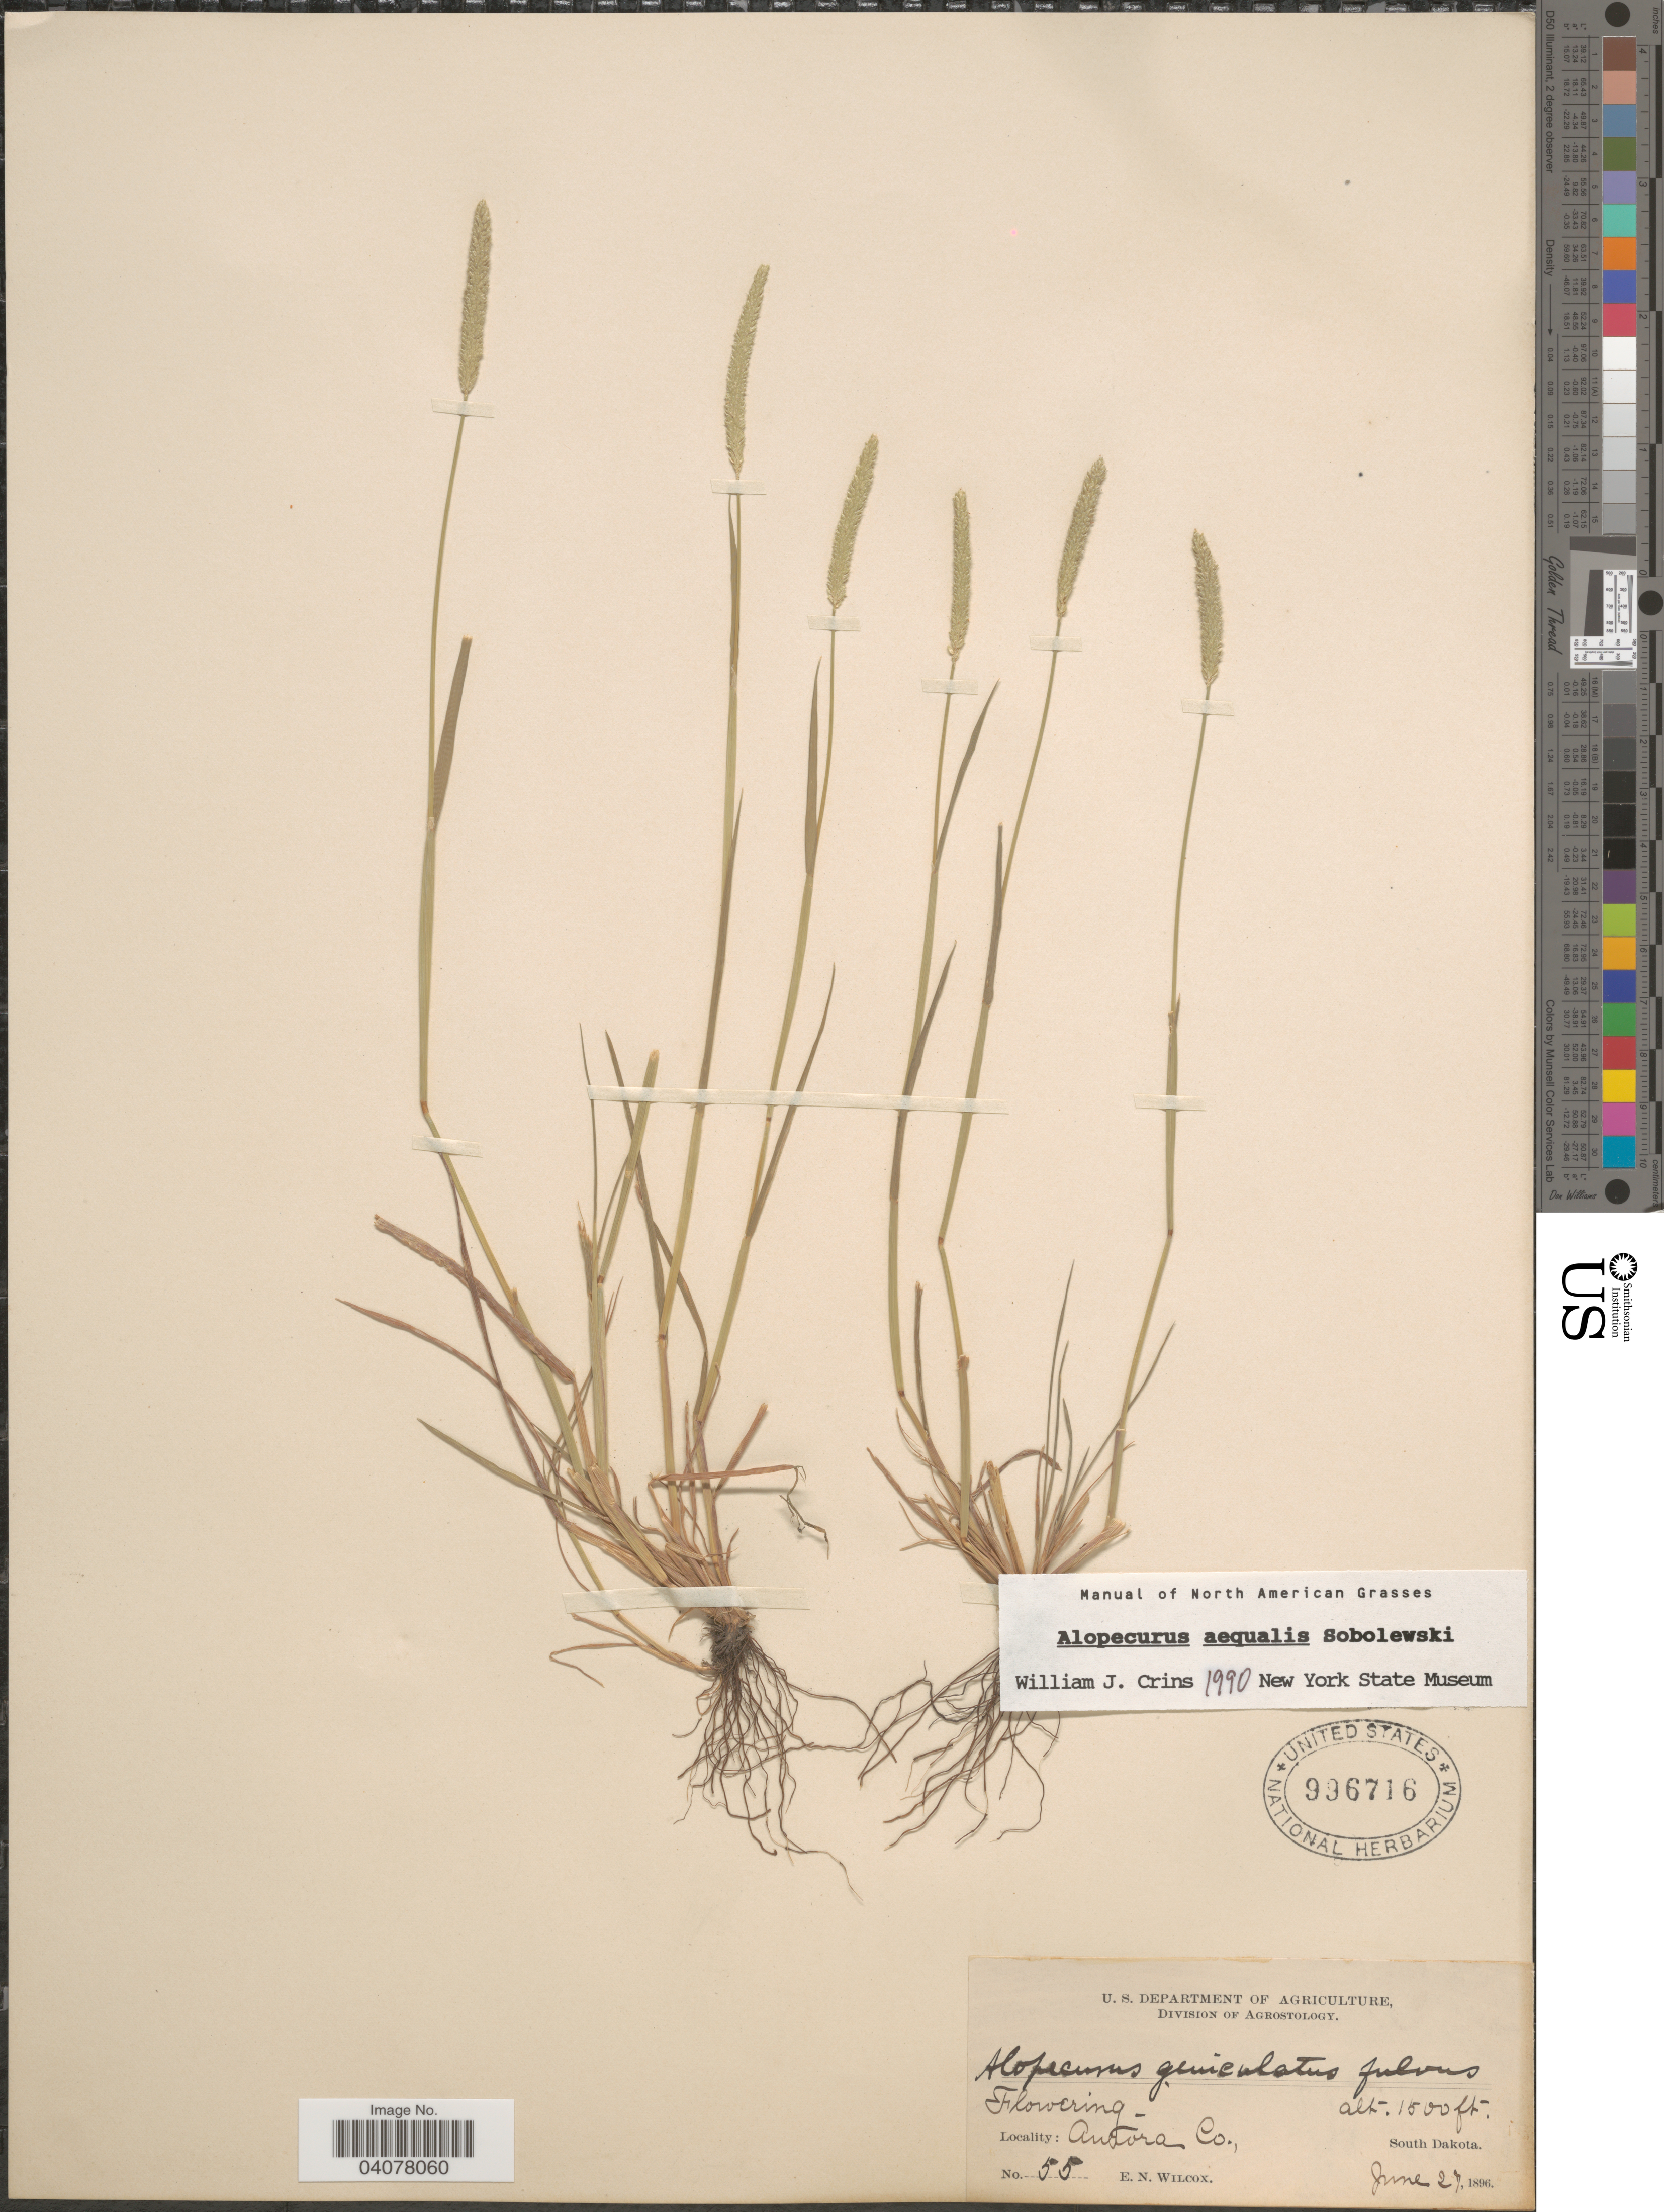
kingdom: Plantae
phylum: Tracheophyta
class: Liliopsida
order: Poales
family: Poaceae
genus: Alopecurus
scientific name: Alopecurus aequalis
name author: Sobol.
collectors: E. Wilcox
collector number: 55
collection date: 1896-06-27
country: United States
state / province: South Dakota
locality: Aurora Co.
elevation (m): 457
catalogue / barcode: US 996716